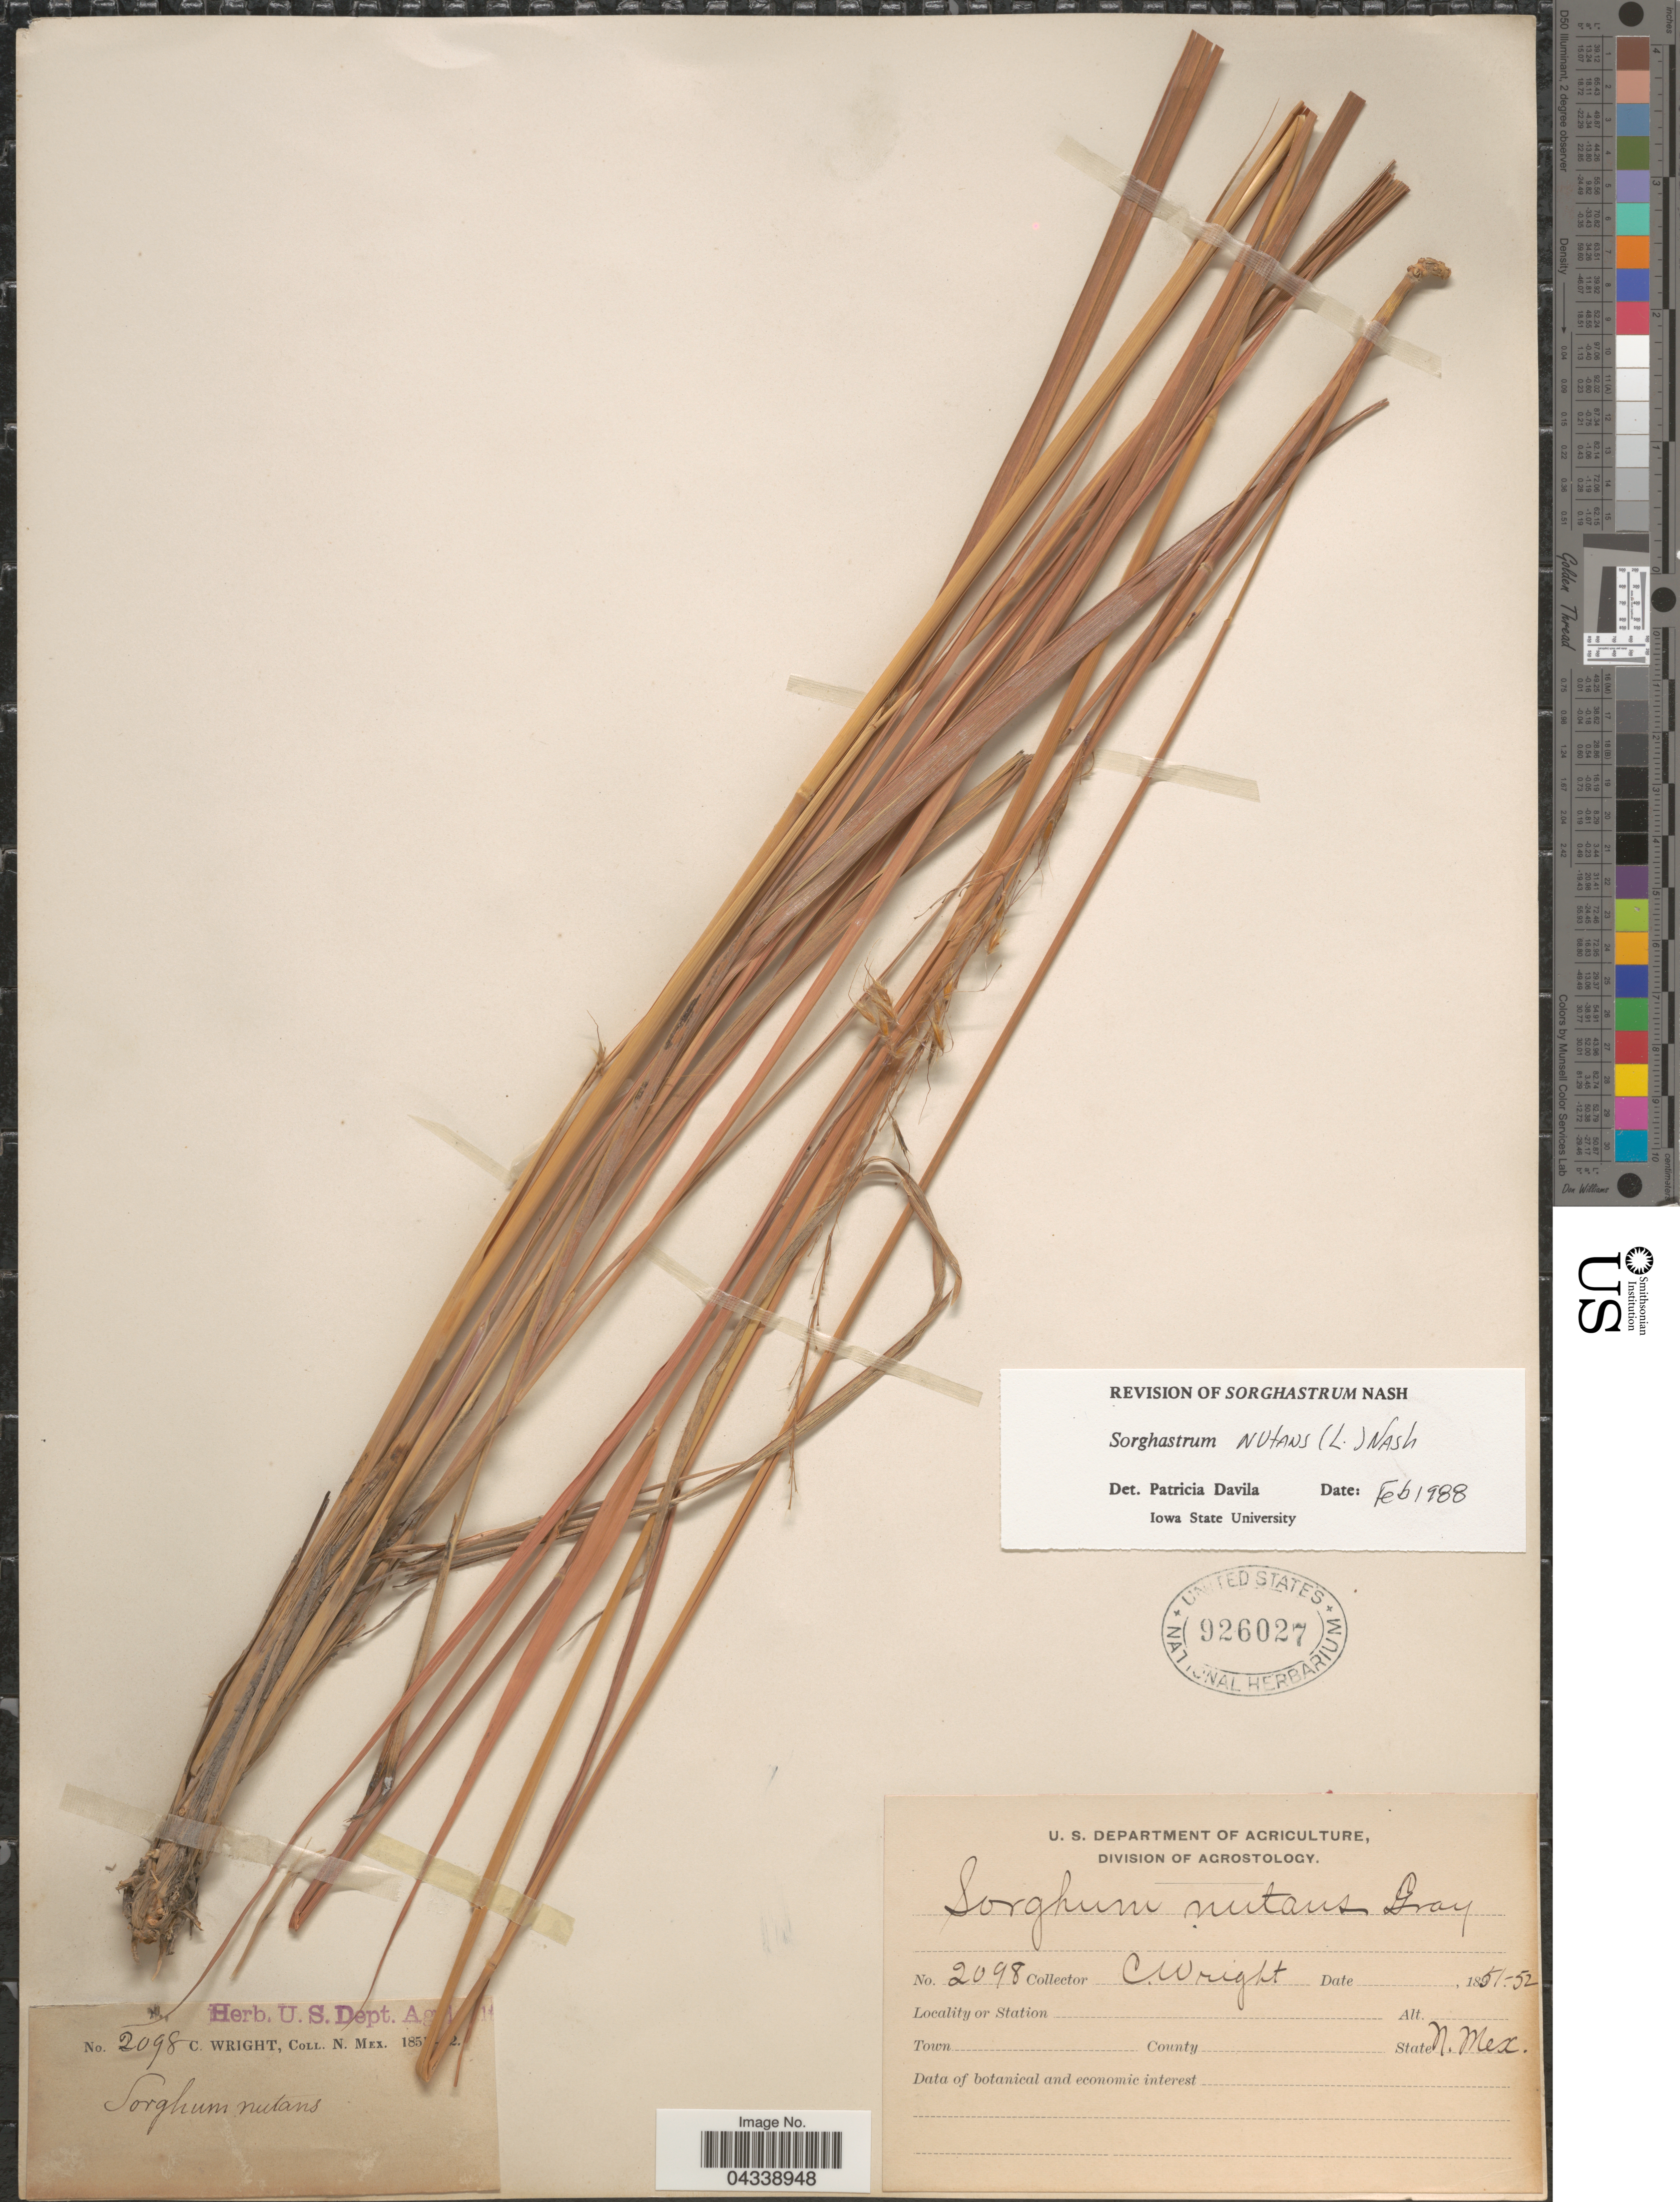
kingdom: Plantae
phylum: Tracheophyta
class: Liliopsida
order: Poales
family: Poaceae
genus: Sorghastrum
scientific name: Sorghastrum nutans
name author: (L.) Nash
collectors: C. Wright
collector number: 2098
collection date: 1851/1852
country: United States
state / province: New Mexico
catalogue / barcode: US 926027